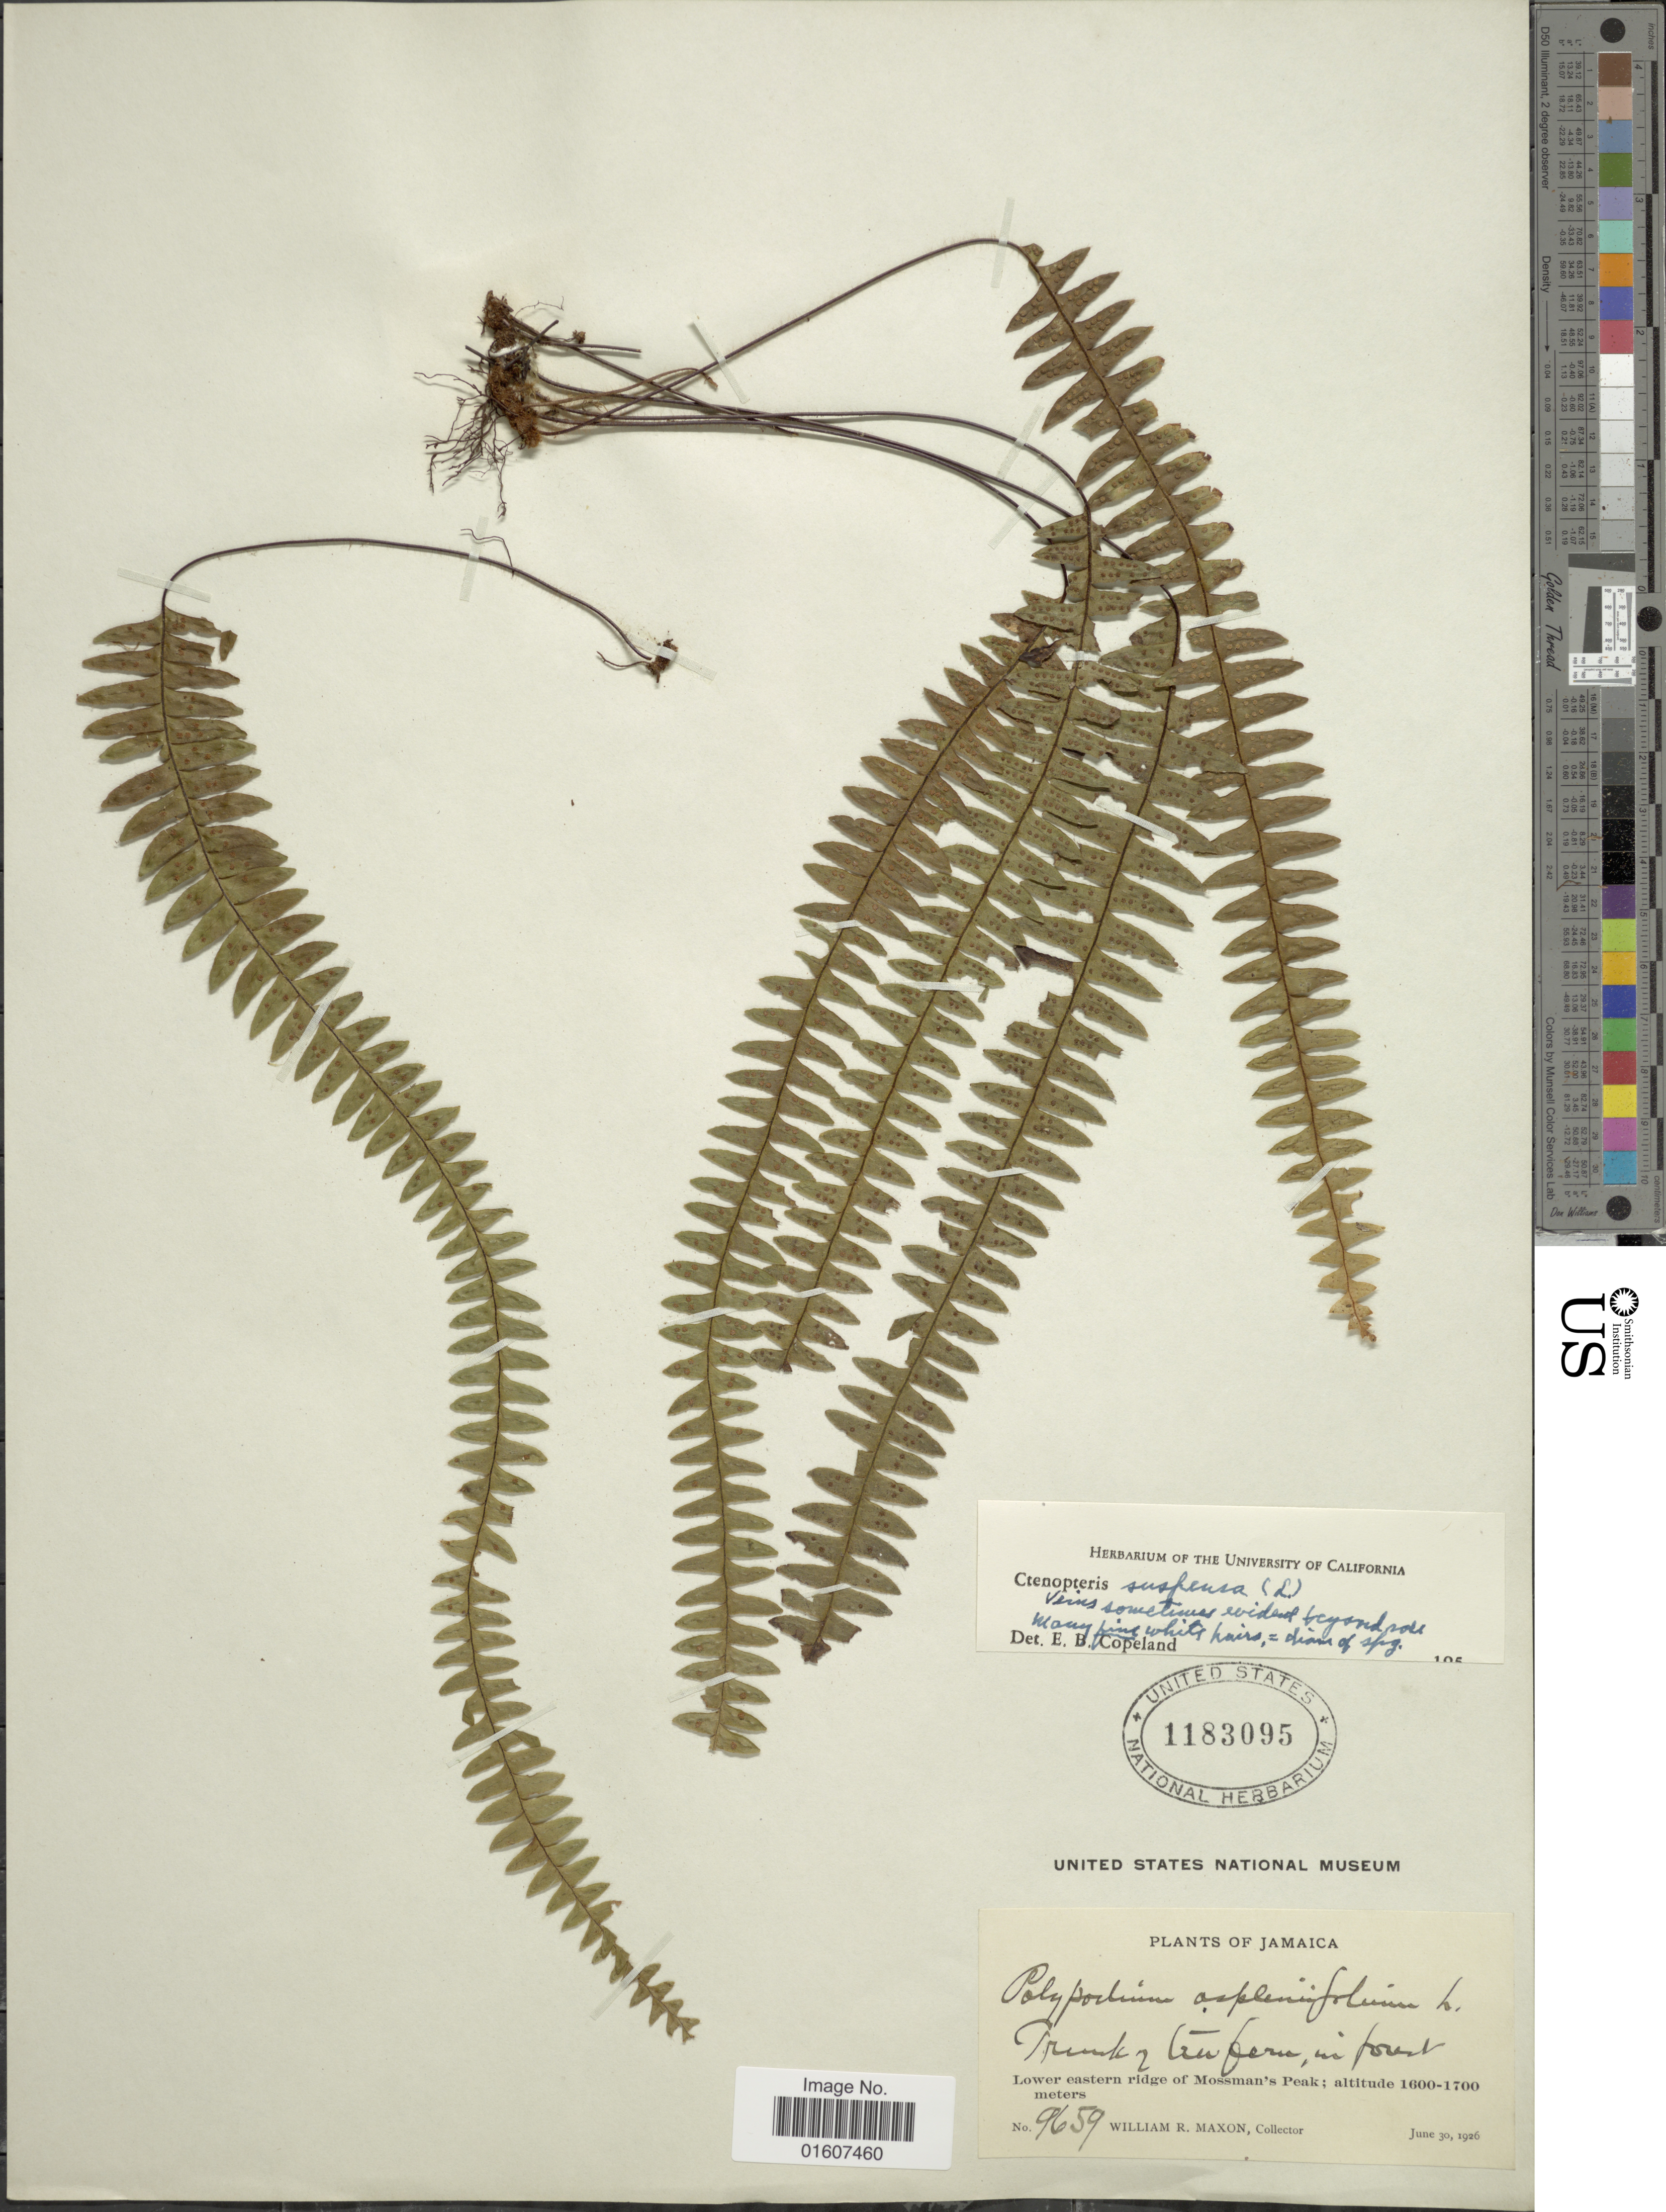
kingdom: Plantae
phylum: Tracheophyta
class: Polypodiopsida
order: Polypodiales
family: Polypodiaceae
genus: Terpsichore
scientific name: Terpsichore asplenifolia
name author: (L.) A.R. Sm.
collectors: W. R. Maxon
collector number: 9659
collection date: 1926-06-30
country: Jamaica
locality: Lower eastern ridge of Mossman's Peak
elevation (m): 1600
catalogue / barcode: US 1183095